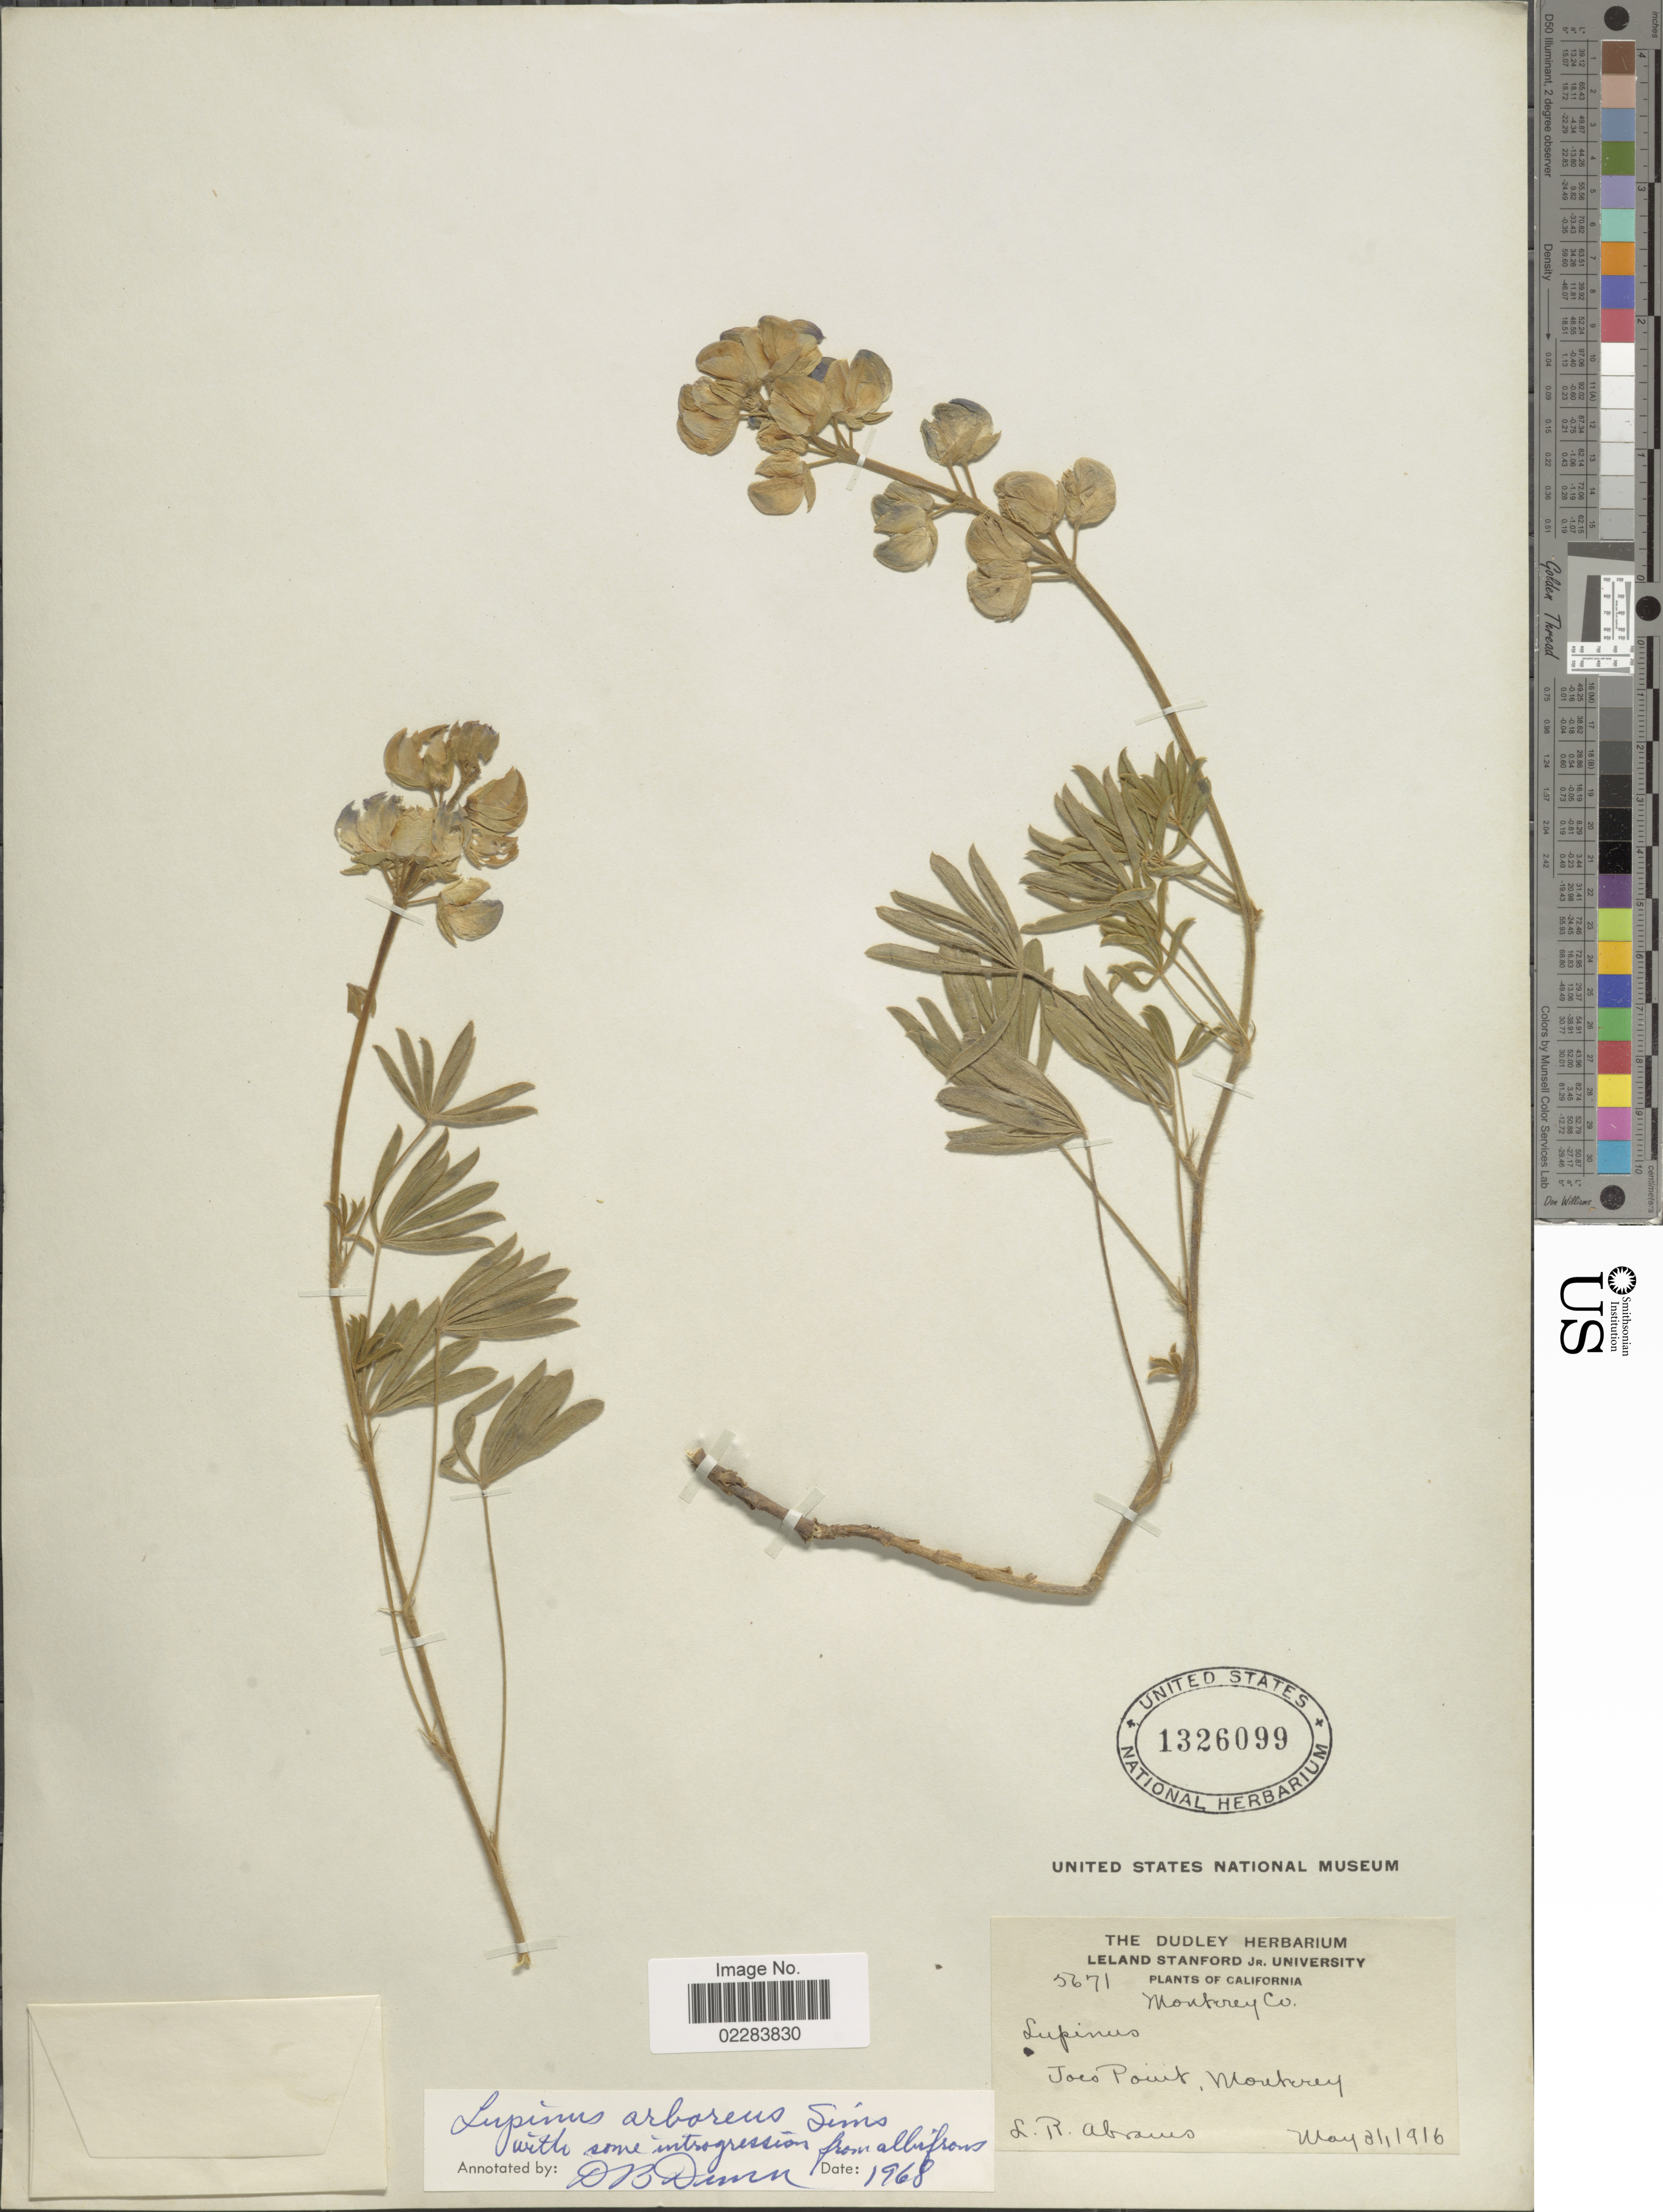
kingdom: Plantae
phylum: Tracheophyta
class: Magnoliopsida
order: Fabales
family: Fabaceae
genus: Lupinus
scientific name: Lupinus arboreus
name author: Sims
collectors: L. Abrams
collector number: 5671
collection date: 1916-05-31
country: United States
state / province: California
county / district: Monterey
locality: Monterey Co. Joes Point, Monterey.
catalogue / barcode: US 1326099